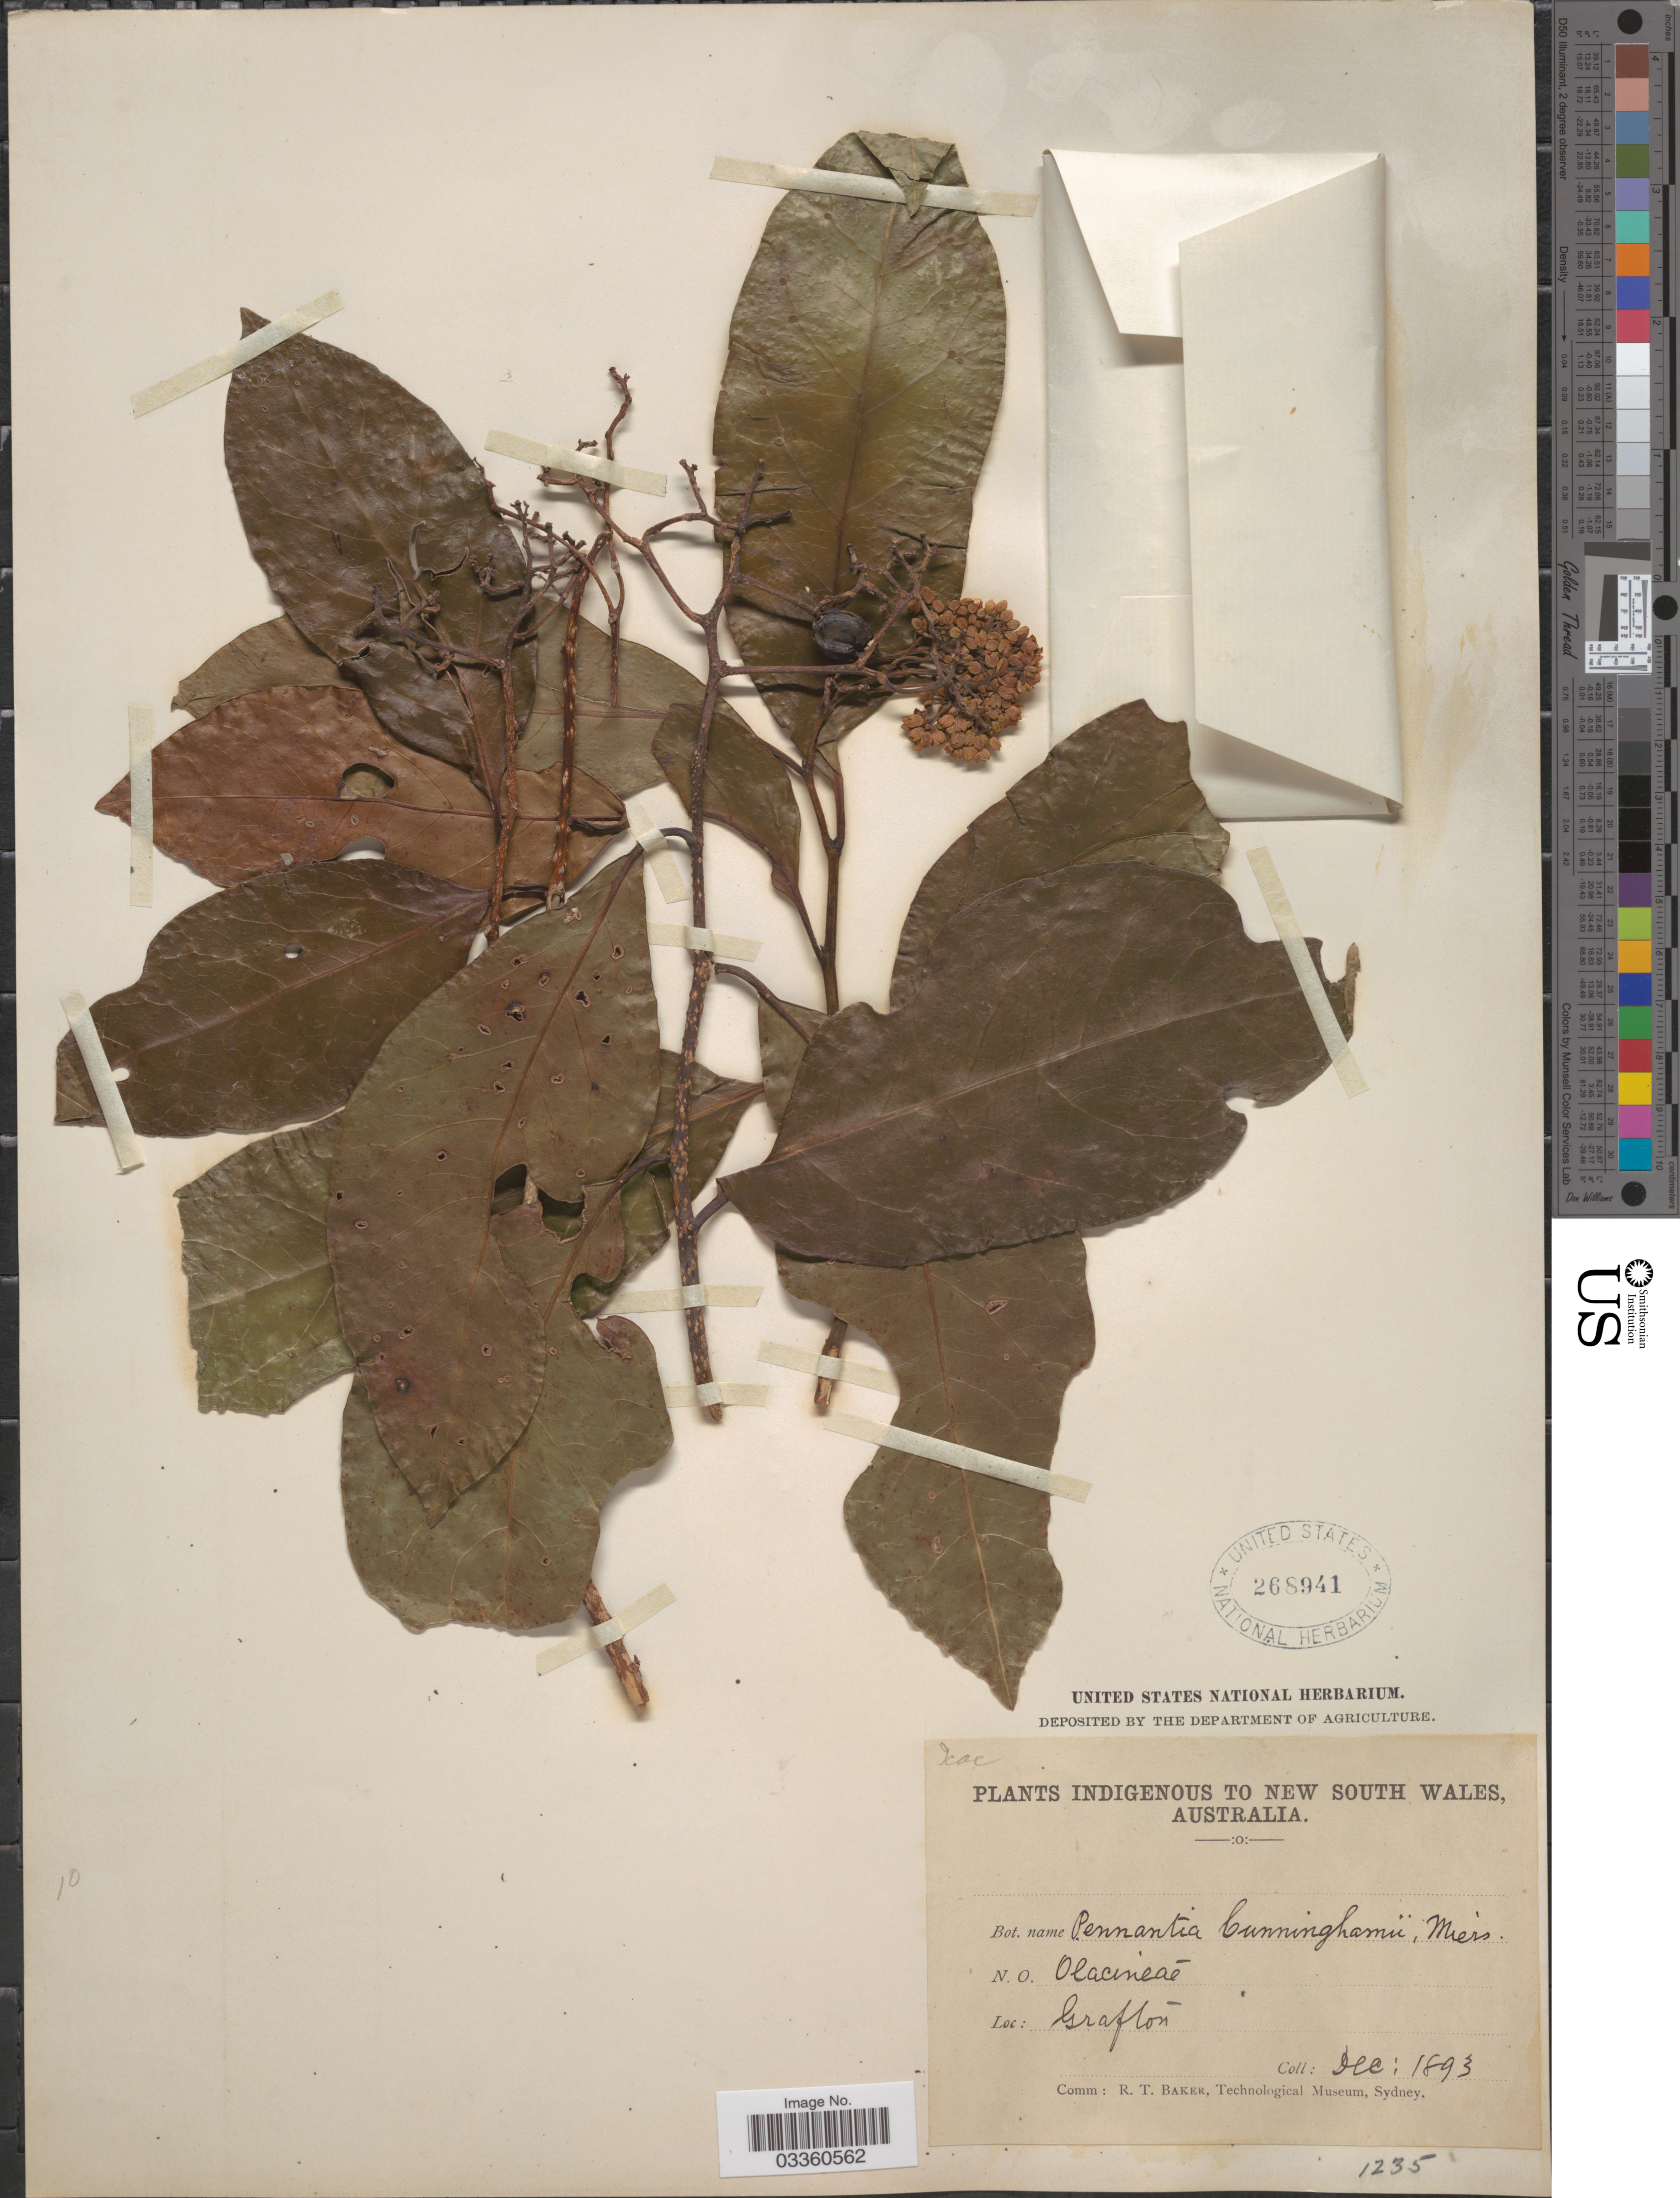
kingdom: Plantae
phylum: Tracheophyta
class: Magnoliopsida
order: Apiales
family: Pennantiaceae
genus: Pennantia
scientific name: Pennantia cunninghamii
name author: Miers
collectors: ex herb. United States National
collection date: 1893-12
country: Australia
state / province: New South Wales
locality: Grafton.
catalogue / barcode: US 268941